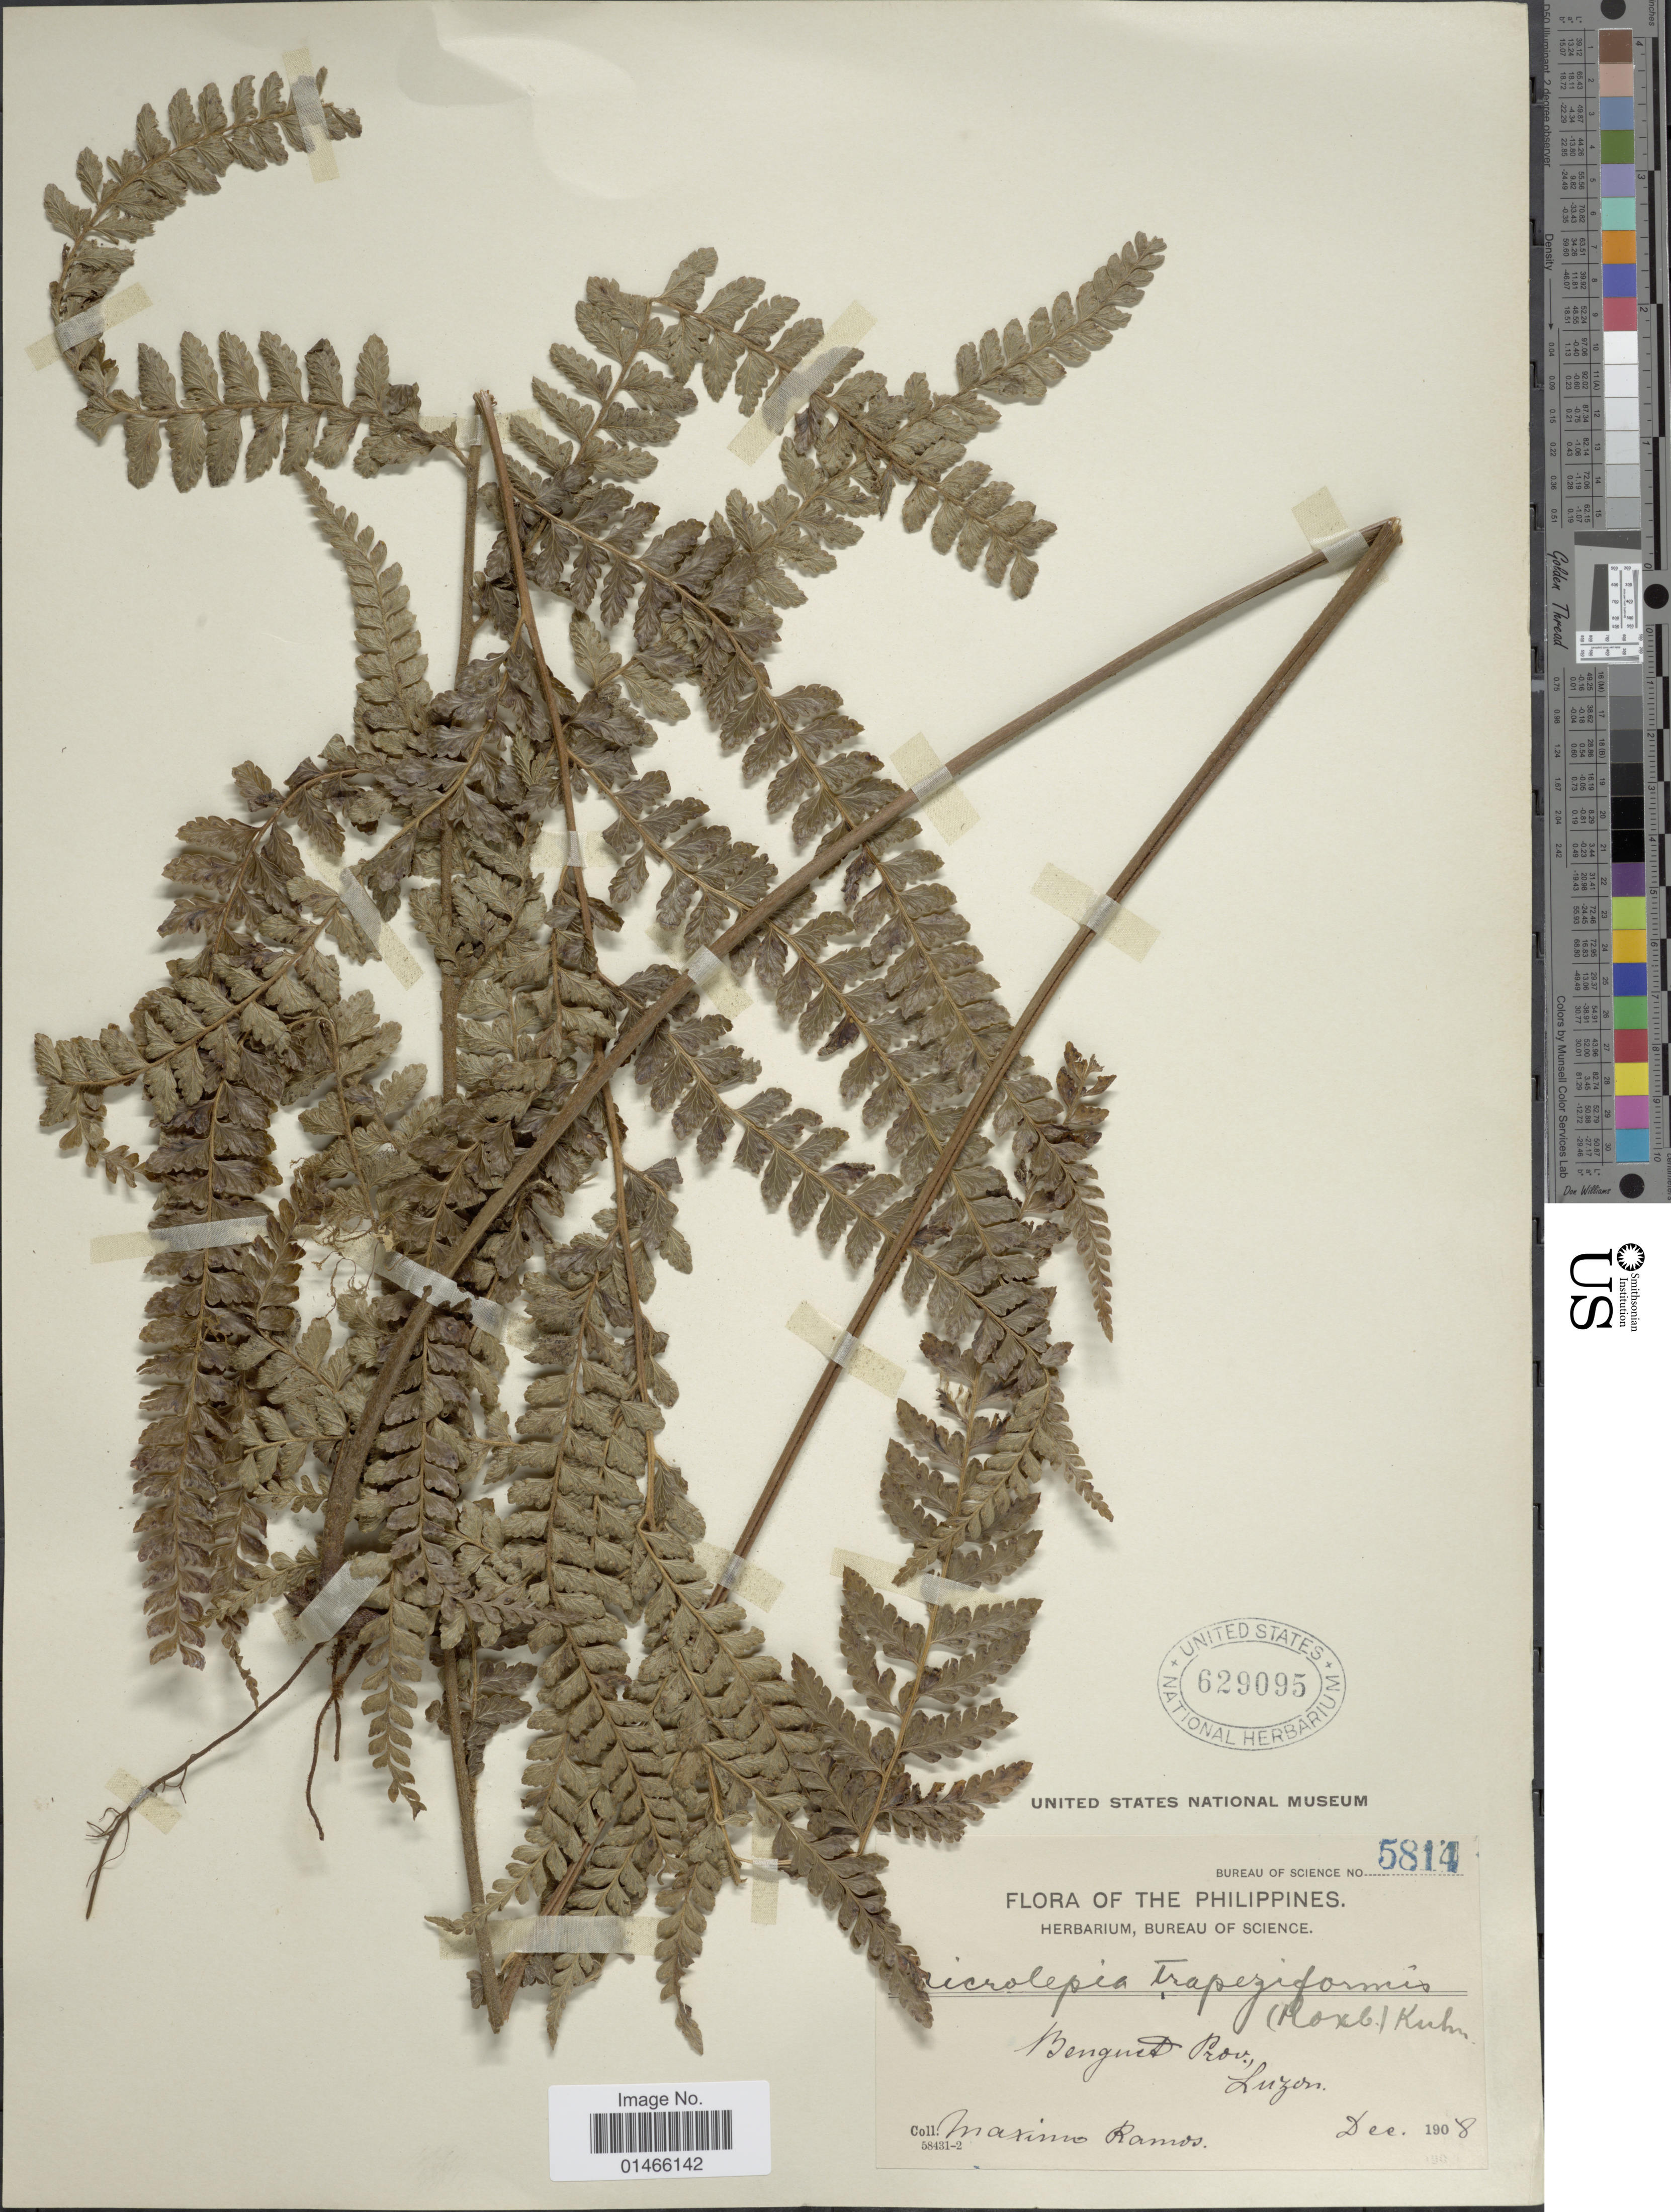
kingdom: Plantae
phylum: Tracheophyta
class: Polypodiopsida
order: Polypodiales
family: Dennstaedtiaceae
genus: Microlepia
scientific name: Microlepia strigosa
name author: (Thunb.) J. Presl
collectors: M. Ramos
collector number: Bureau of Science 5815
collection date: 1908-12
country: Philippines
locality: Luzon, Benguet Prov.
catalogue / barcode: US 629095